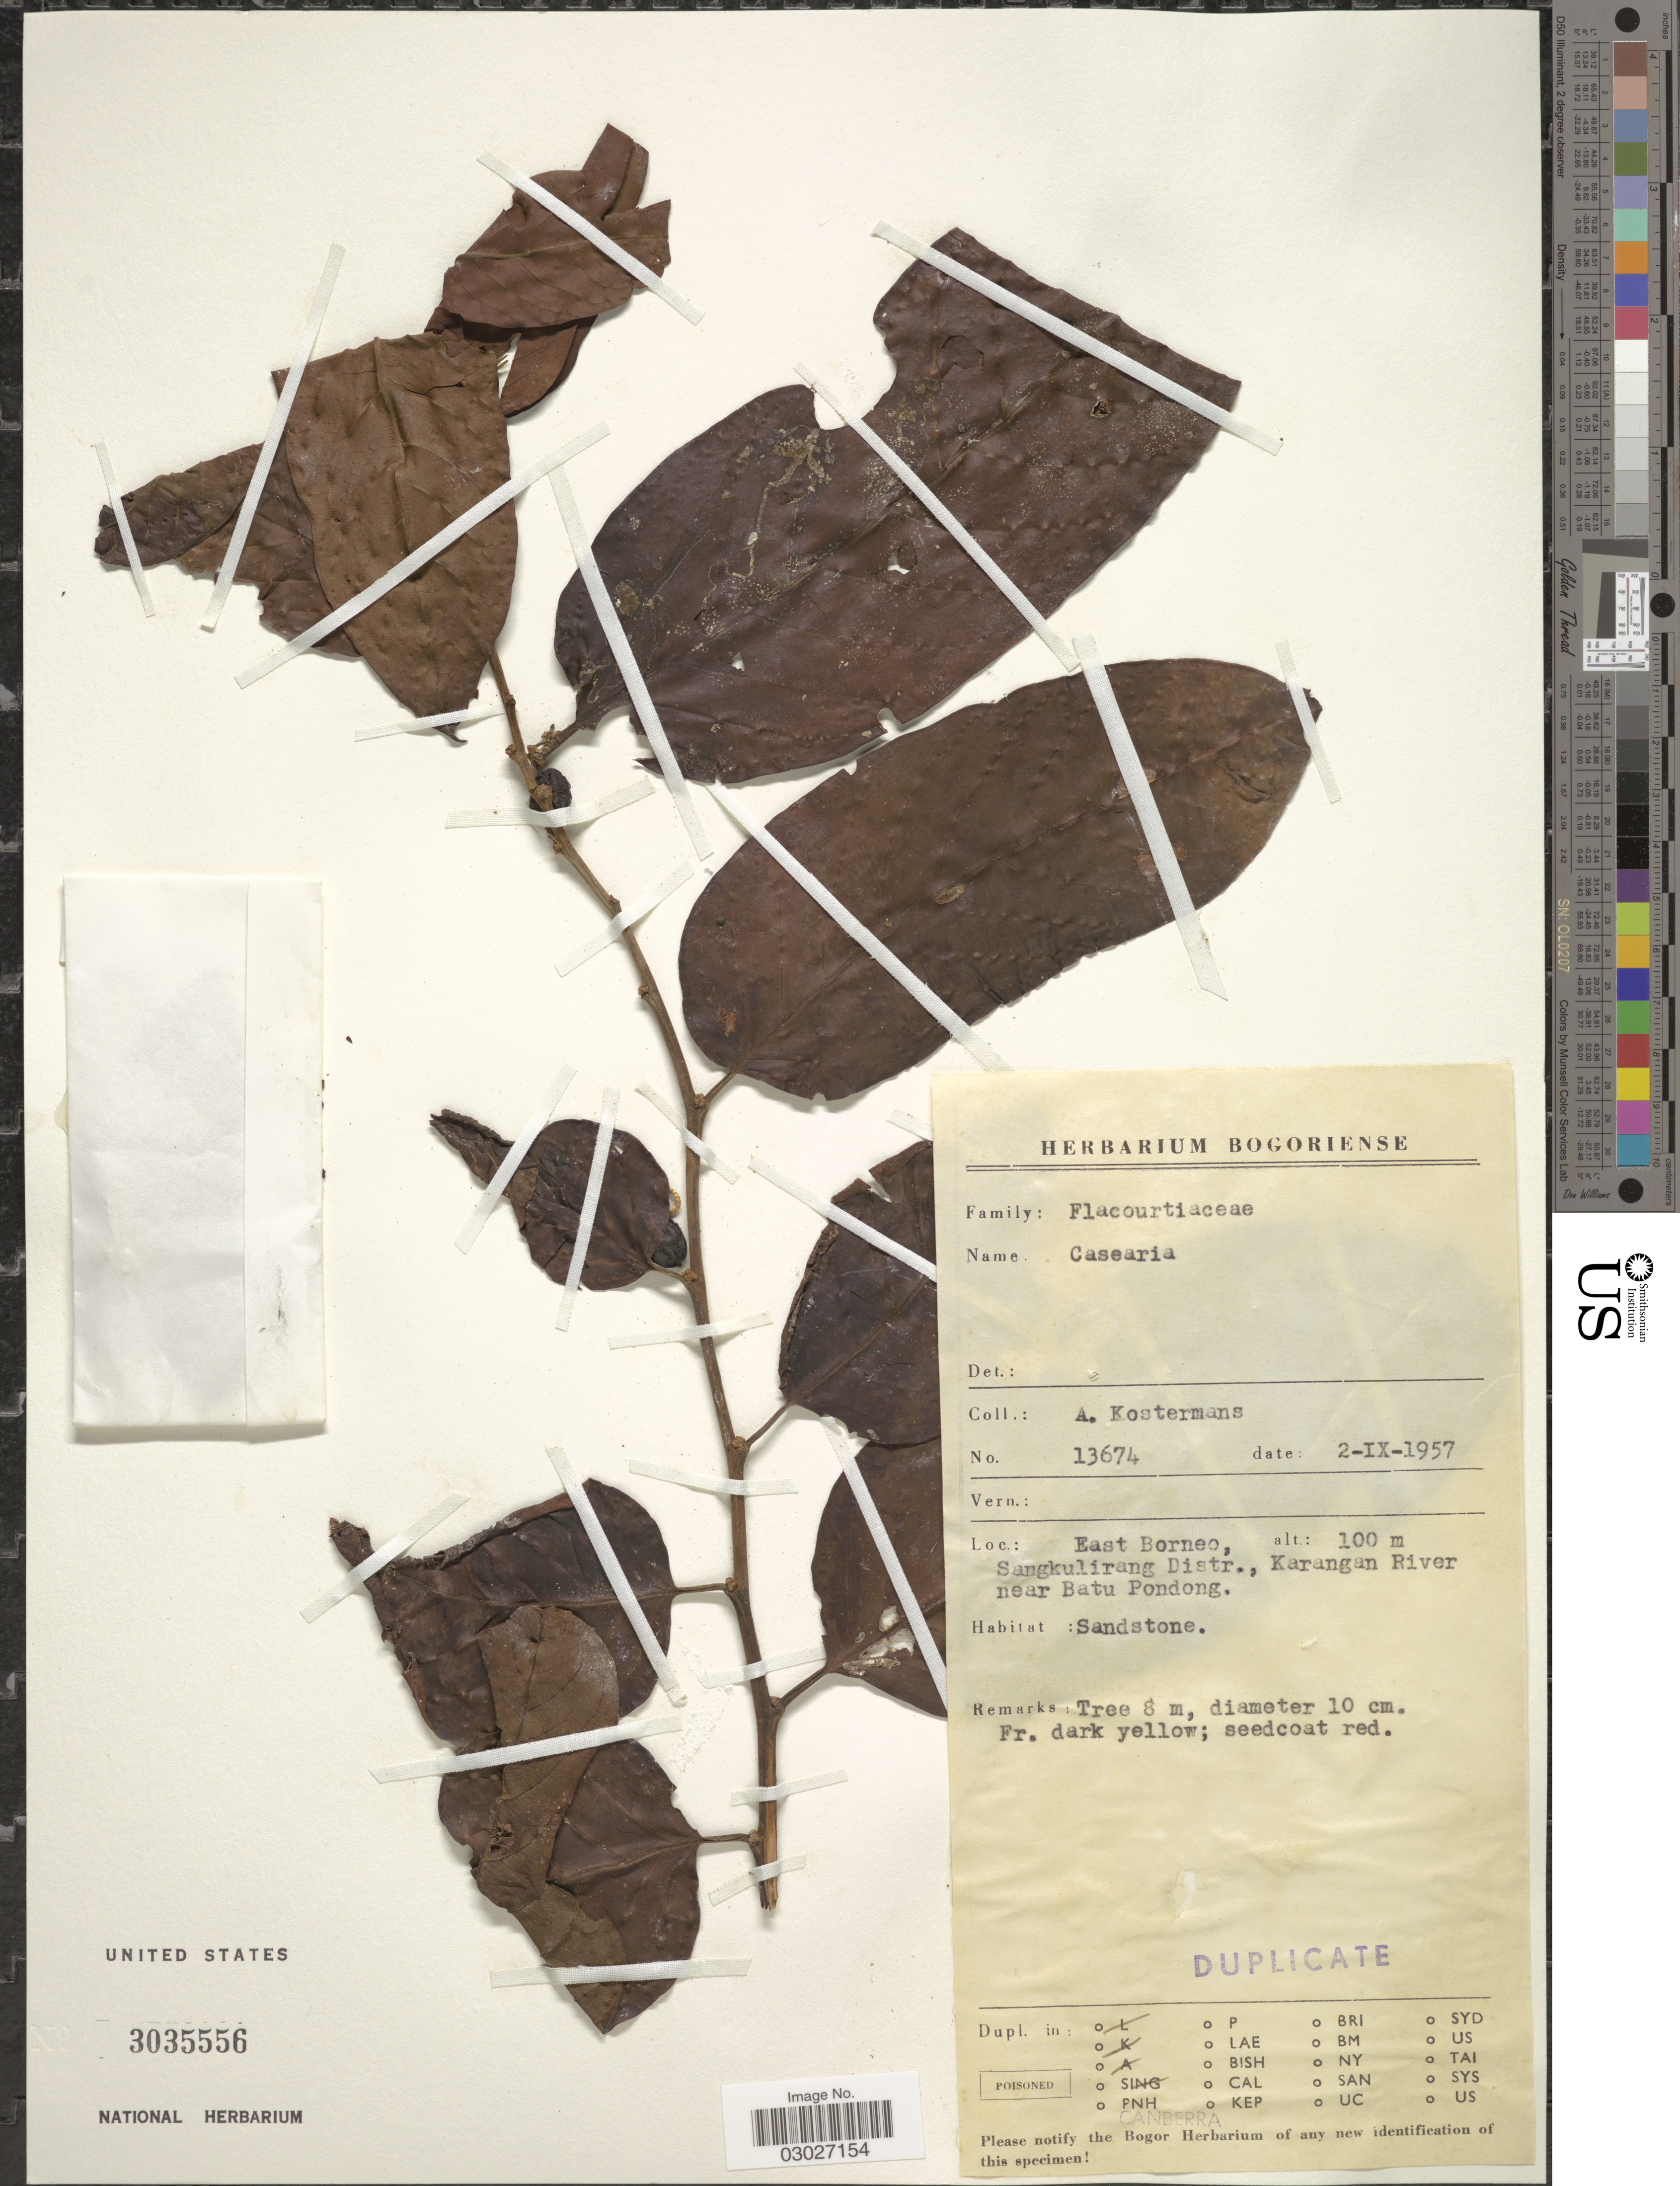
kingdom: Plantae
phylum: Tracheophyta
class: Magnoliopsida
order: Malpighiales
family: Salicaceae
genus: Casearia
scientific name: Casearia sp.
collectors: A. J. G. Kostermans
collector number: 13674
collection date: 1957-09-02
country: Indonesia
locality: East Borneo, Sangkulirang Distr., Karangan River near Batu Pondong.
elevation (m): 100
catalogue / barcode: US 3035556